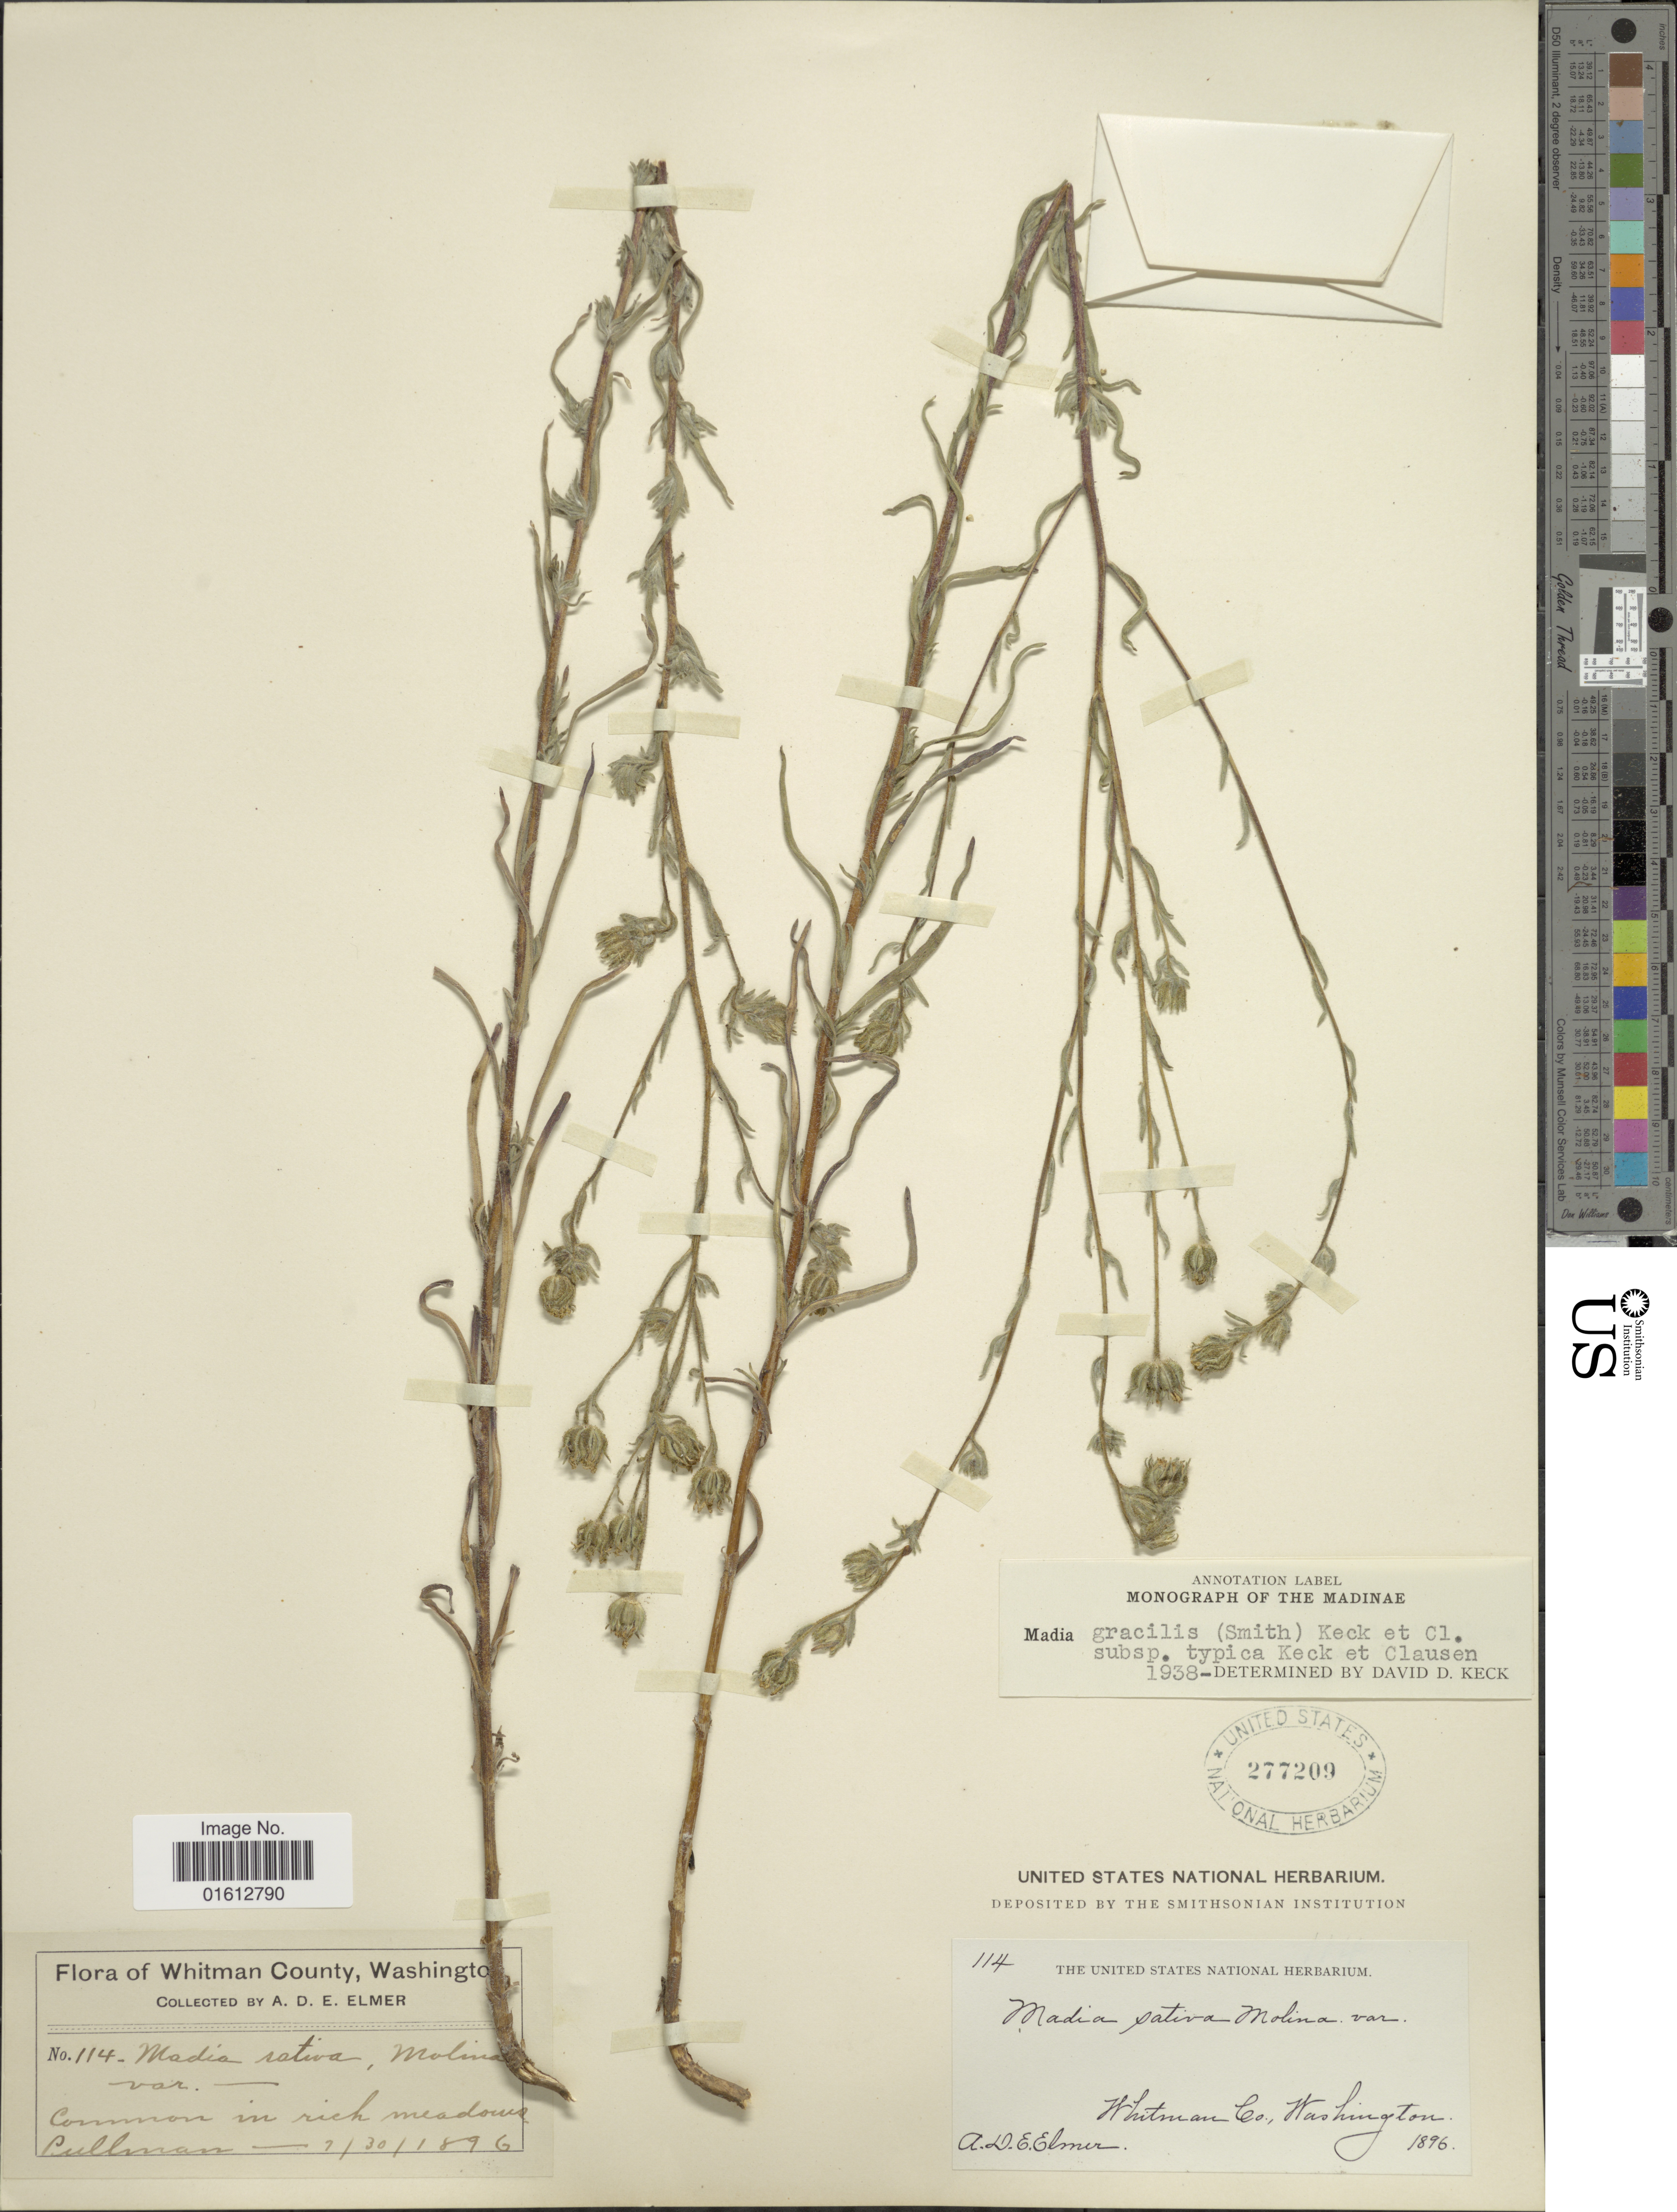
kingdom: Plantae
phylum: Tracheophyta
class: Magnoliopsida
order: Asterales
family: Asteraceae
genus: Madia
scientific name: Madia gracilis subsp. gracilis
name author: (Sm.) D.D. Keck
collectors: A. D. E. Elmer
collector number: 114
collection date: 1896-01-30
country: United States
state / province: Washington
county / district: Whitman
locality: Whitman County, Washington, Common in rich meadows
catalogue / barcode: US 277209